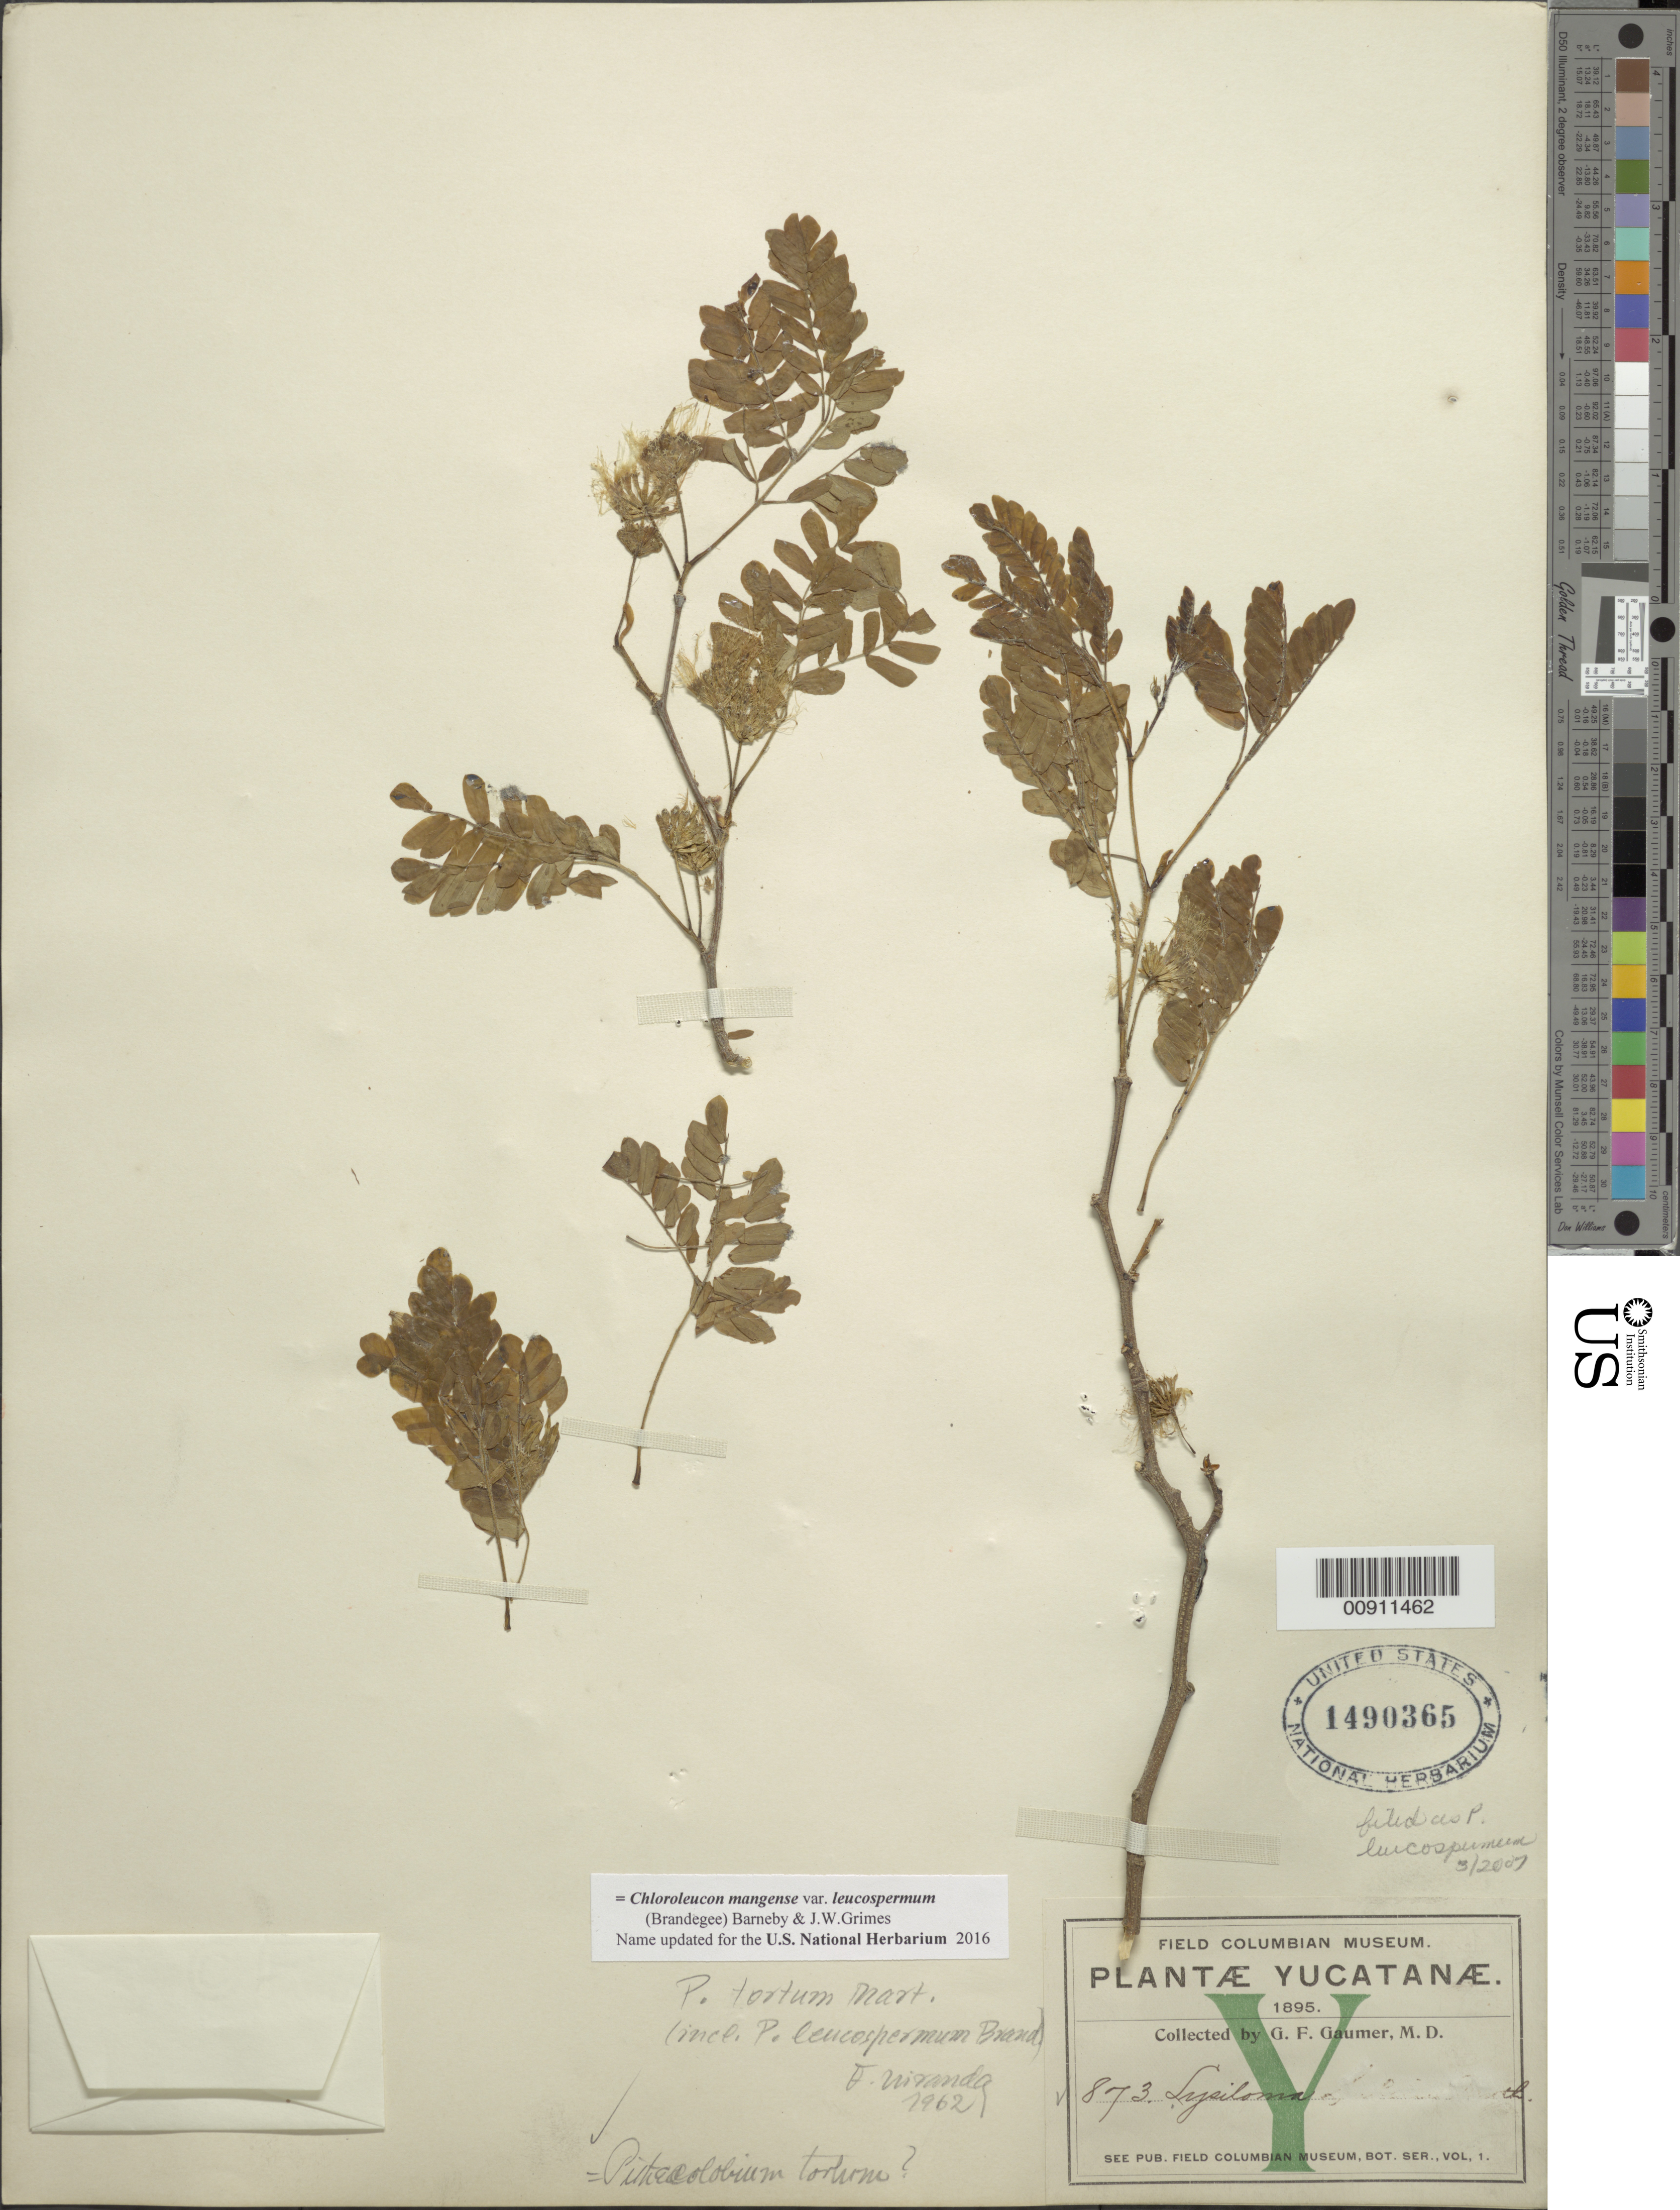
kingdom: Plantae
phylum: Tracheophyta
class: Magnoliopsida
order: Fabales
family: Fabaceae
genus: Chloroleucon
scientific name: Chloroleucon mangense var. leucospermum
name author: (Brandegee) Barneby & J.W. Grimes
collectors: G. F. Gaumer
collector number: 873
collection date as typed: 1895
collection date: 1895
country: Mexico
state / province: Yucatán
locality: Yucatán.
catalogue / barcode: US 1490365